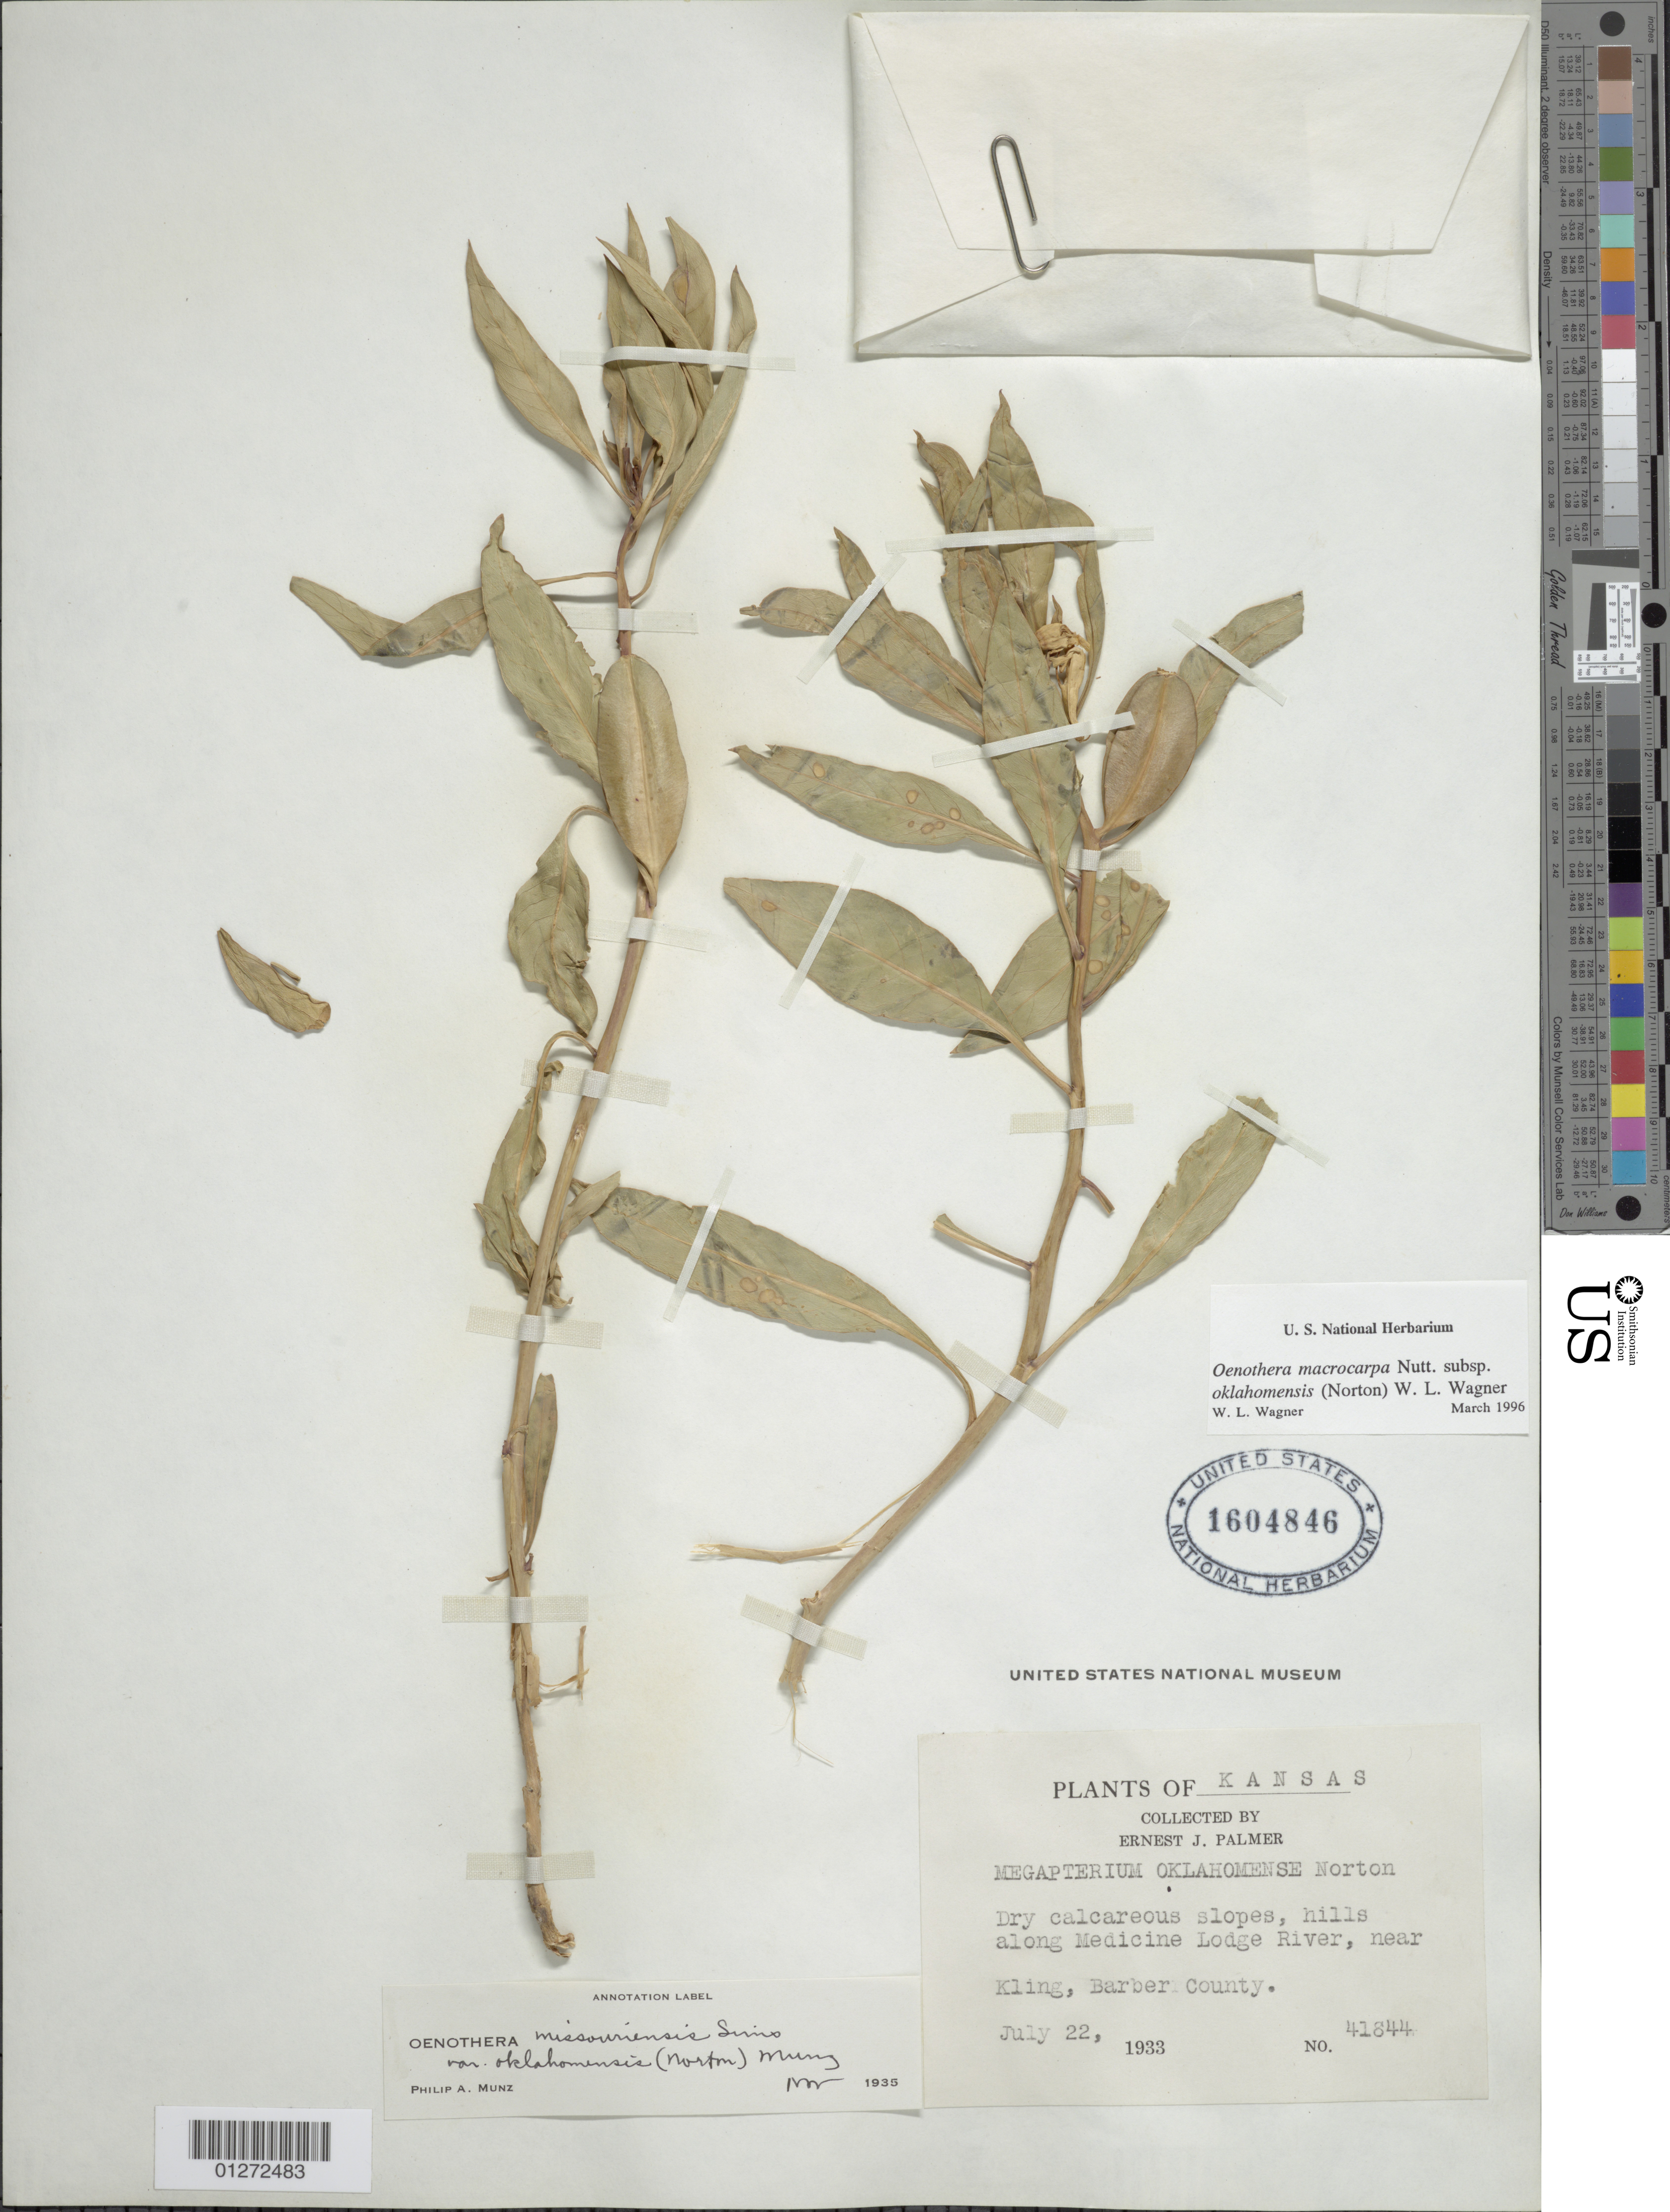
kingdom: Plantae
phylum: Tracheophyta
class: Magnoliopsida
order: Myrtales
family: Onagraceae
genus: Oenothera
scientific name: Oenothera macrocarpa subsp. oklahomensis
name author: (Norton) W.L. Wagner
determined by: Wagner, W. L., (BOT), Smithsonian Institution - National Museum of Natural History (UNITED STATES)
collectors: E. J. Palmer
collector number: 41844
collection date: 1933-07-22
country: United States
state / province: Kansas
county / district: Barber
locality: along Medicine Lodge River, near Kling.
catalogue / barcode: US 1604846